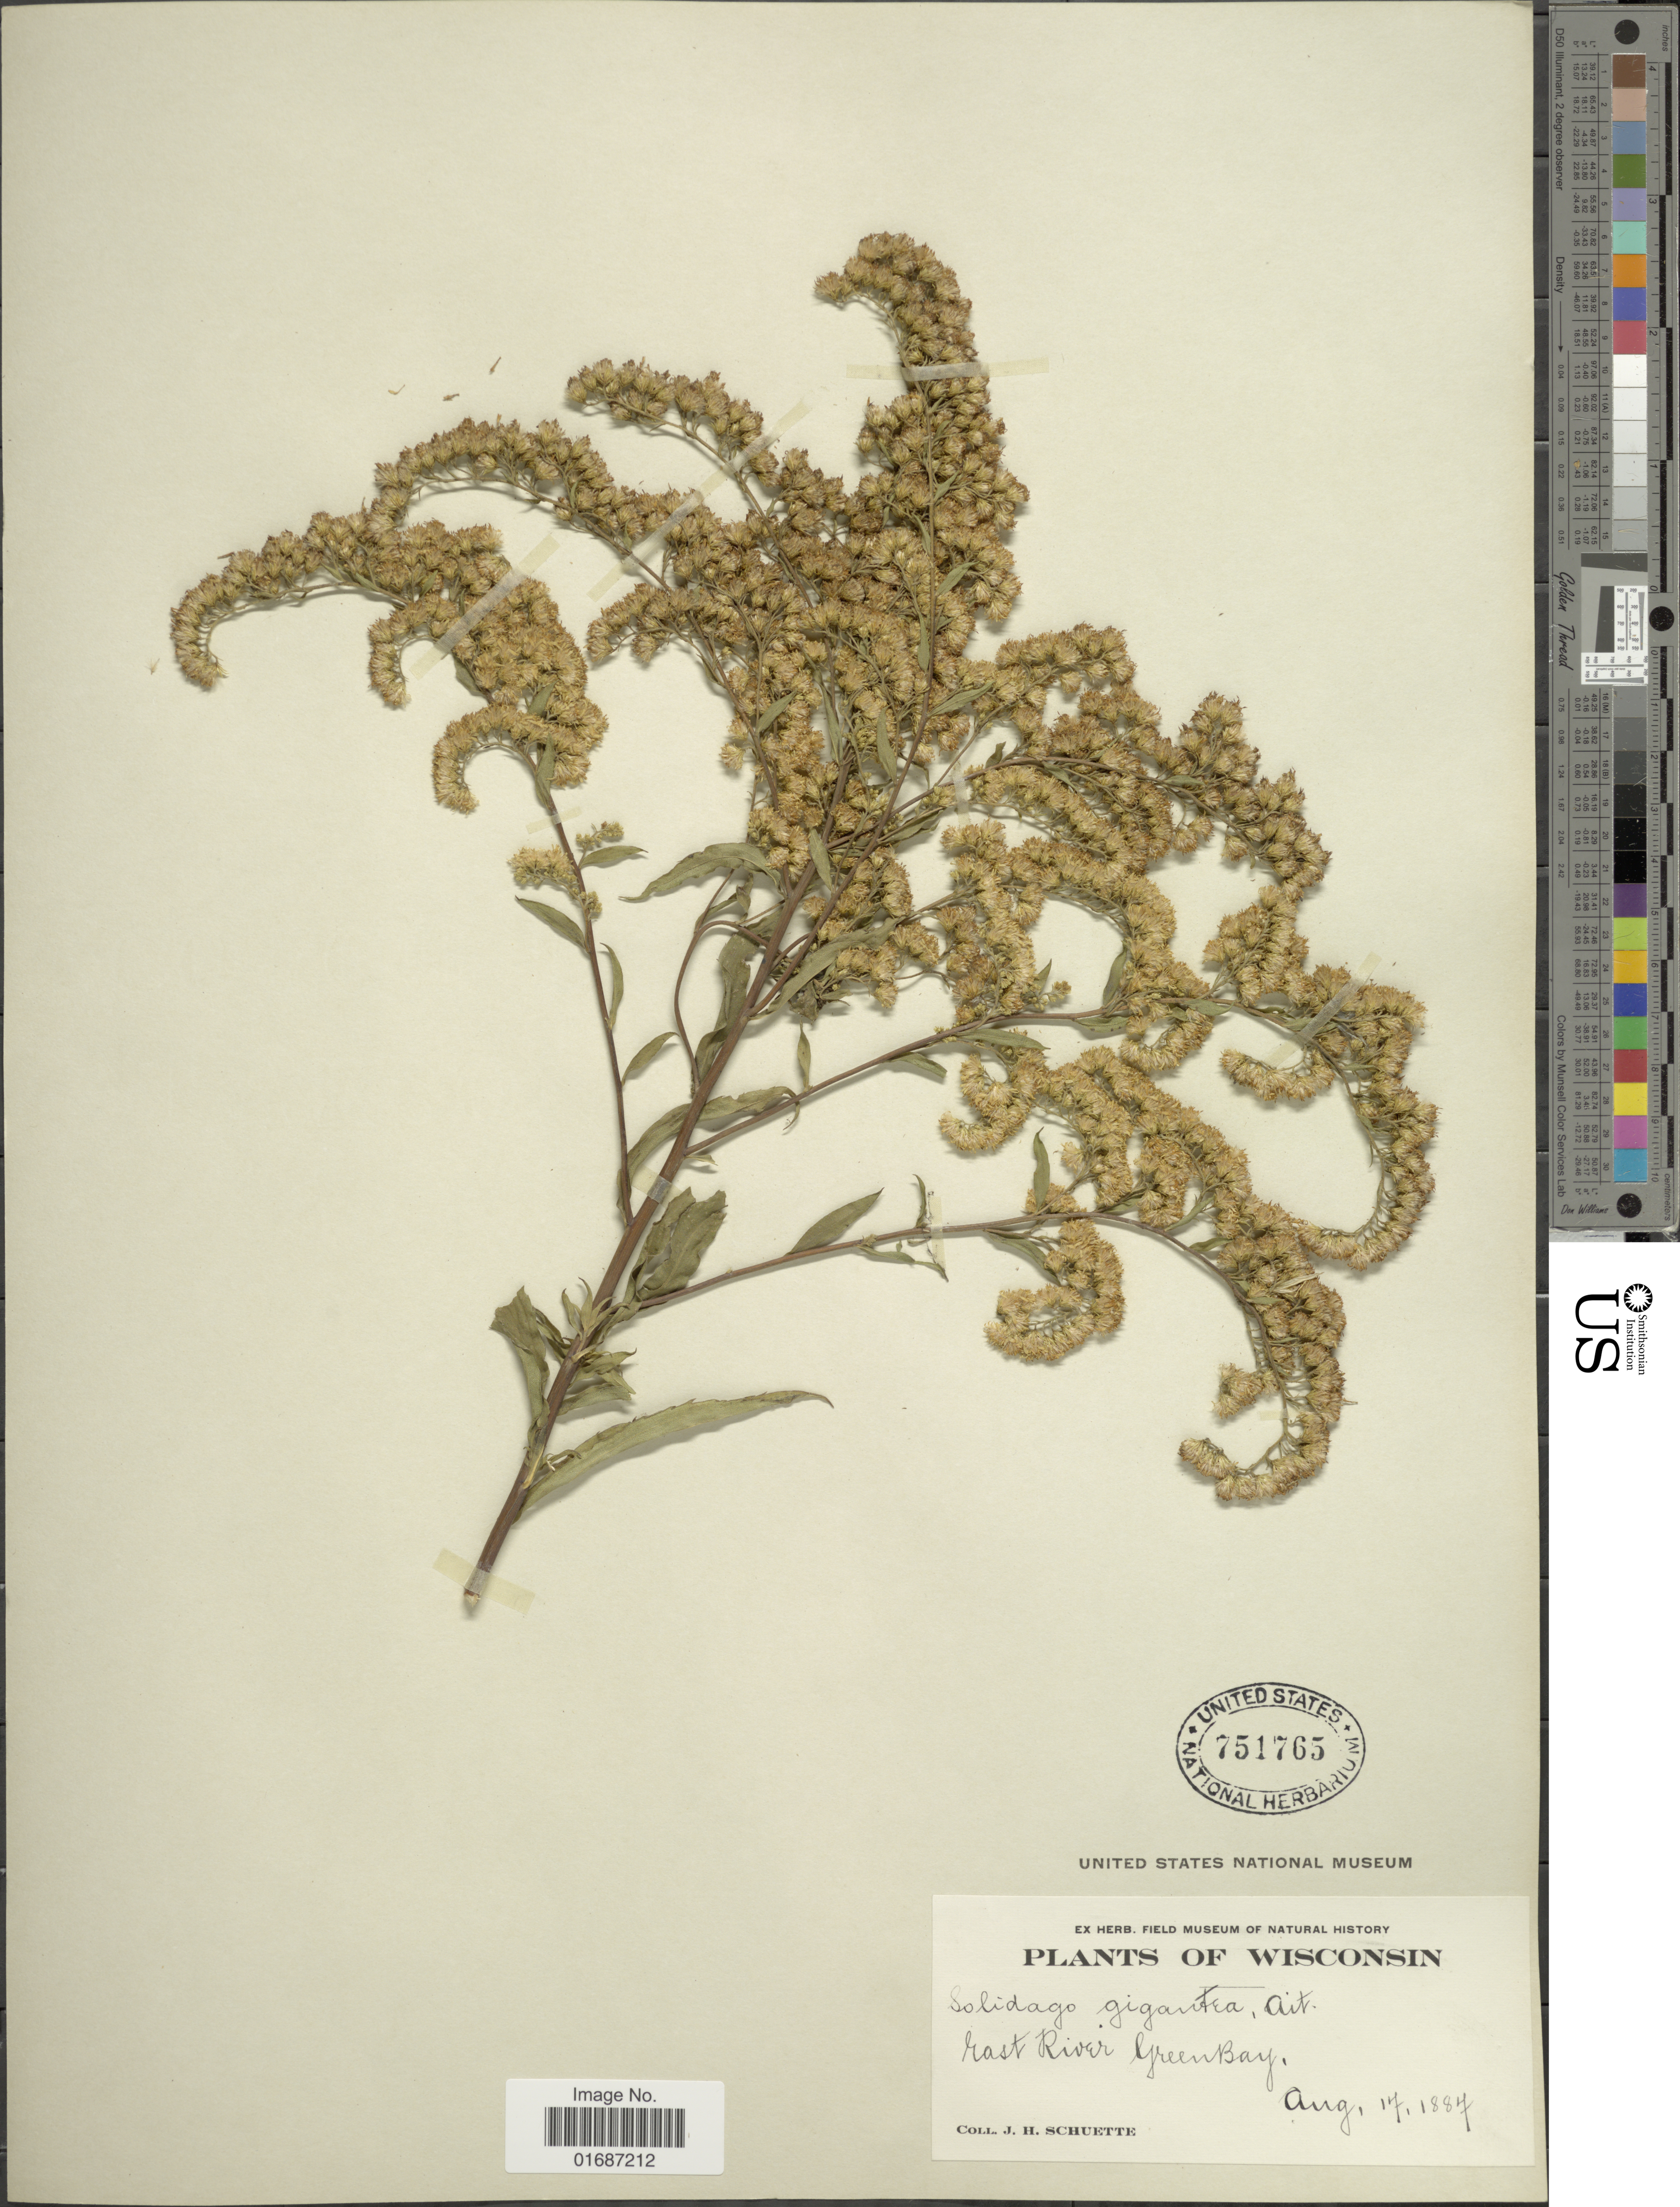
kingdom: Plantae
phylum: Tracheophyta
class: Magnoliopsida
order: Asterales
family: Asteraceae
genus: Solidago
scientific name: Solidago gigantea var. leiophylla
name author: Fernald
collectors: J. H. Schuette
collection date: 1887-08-17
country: United States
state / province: Wisconsin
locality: East River Greenbay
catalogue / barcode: US 751765